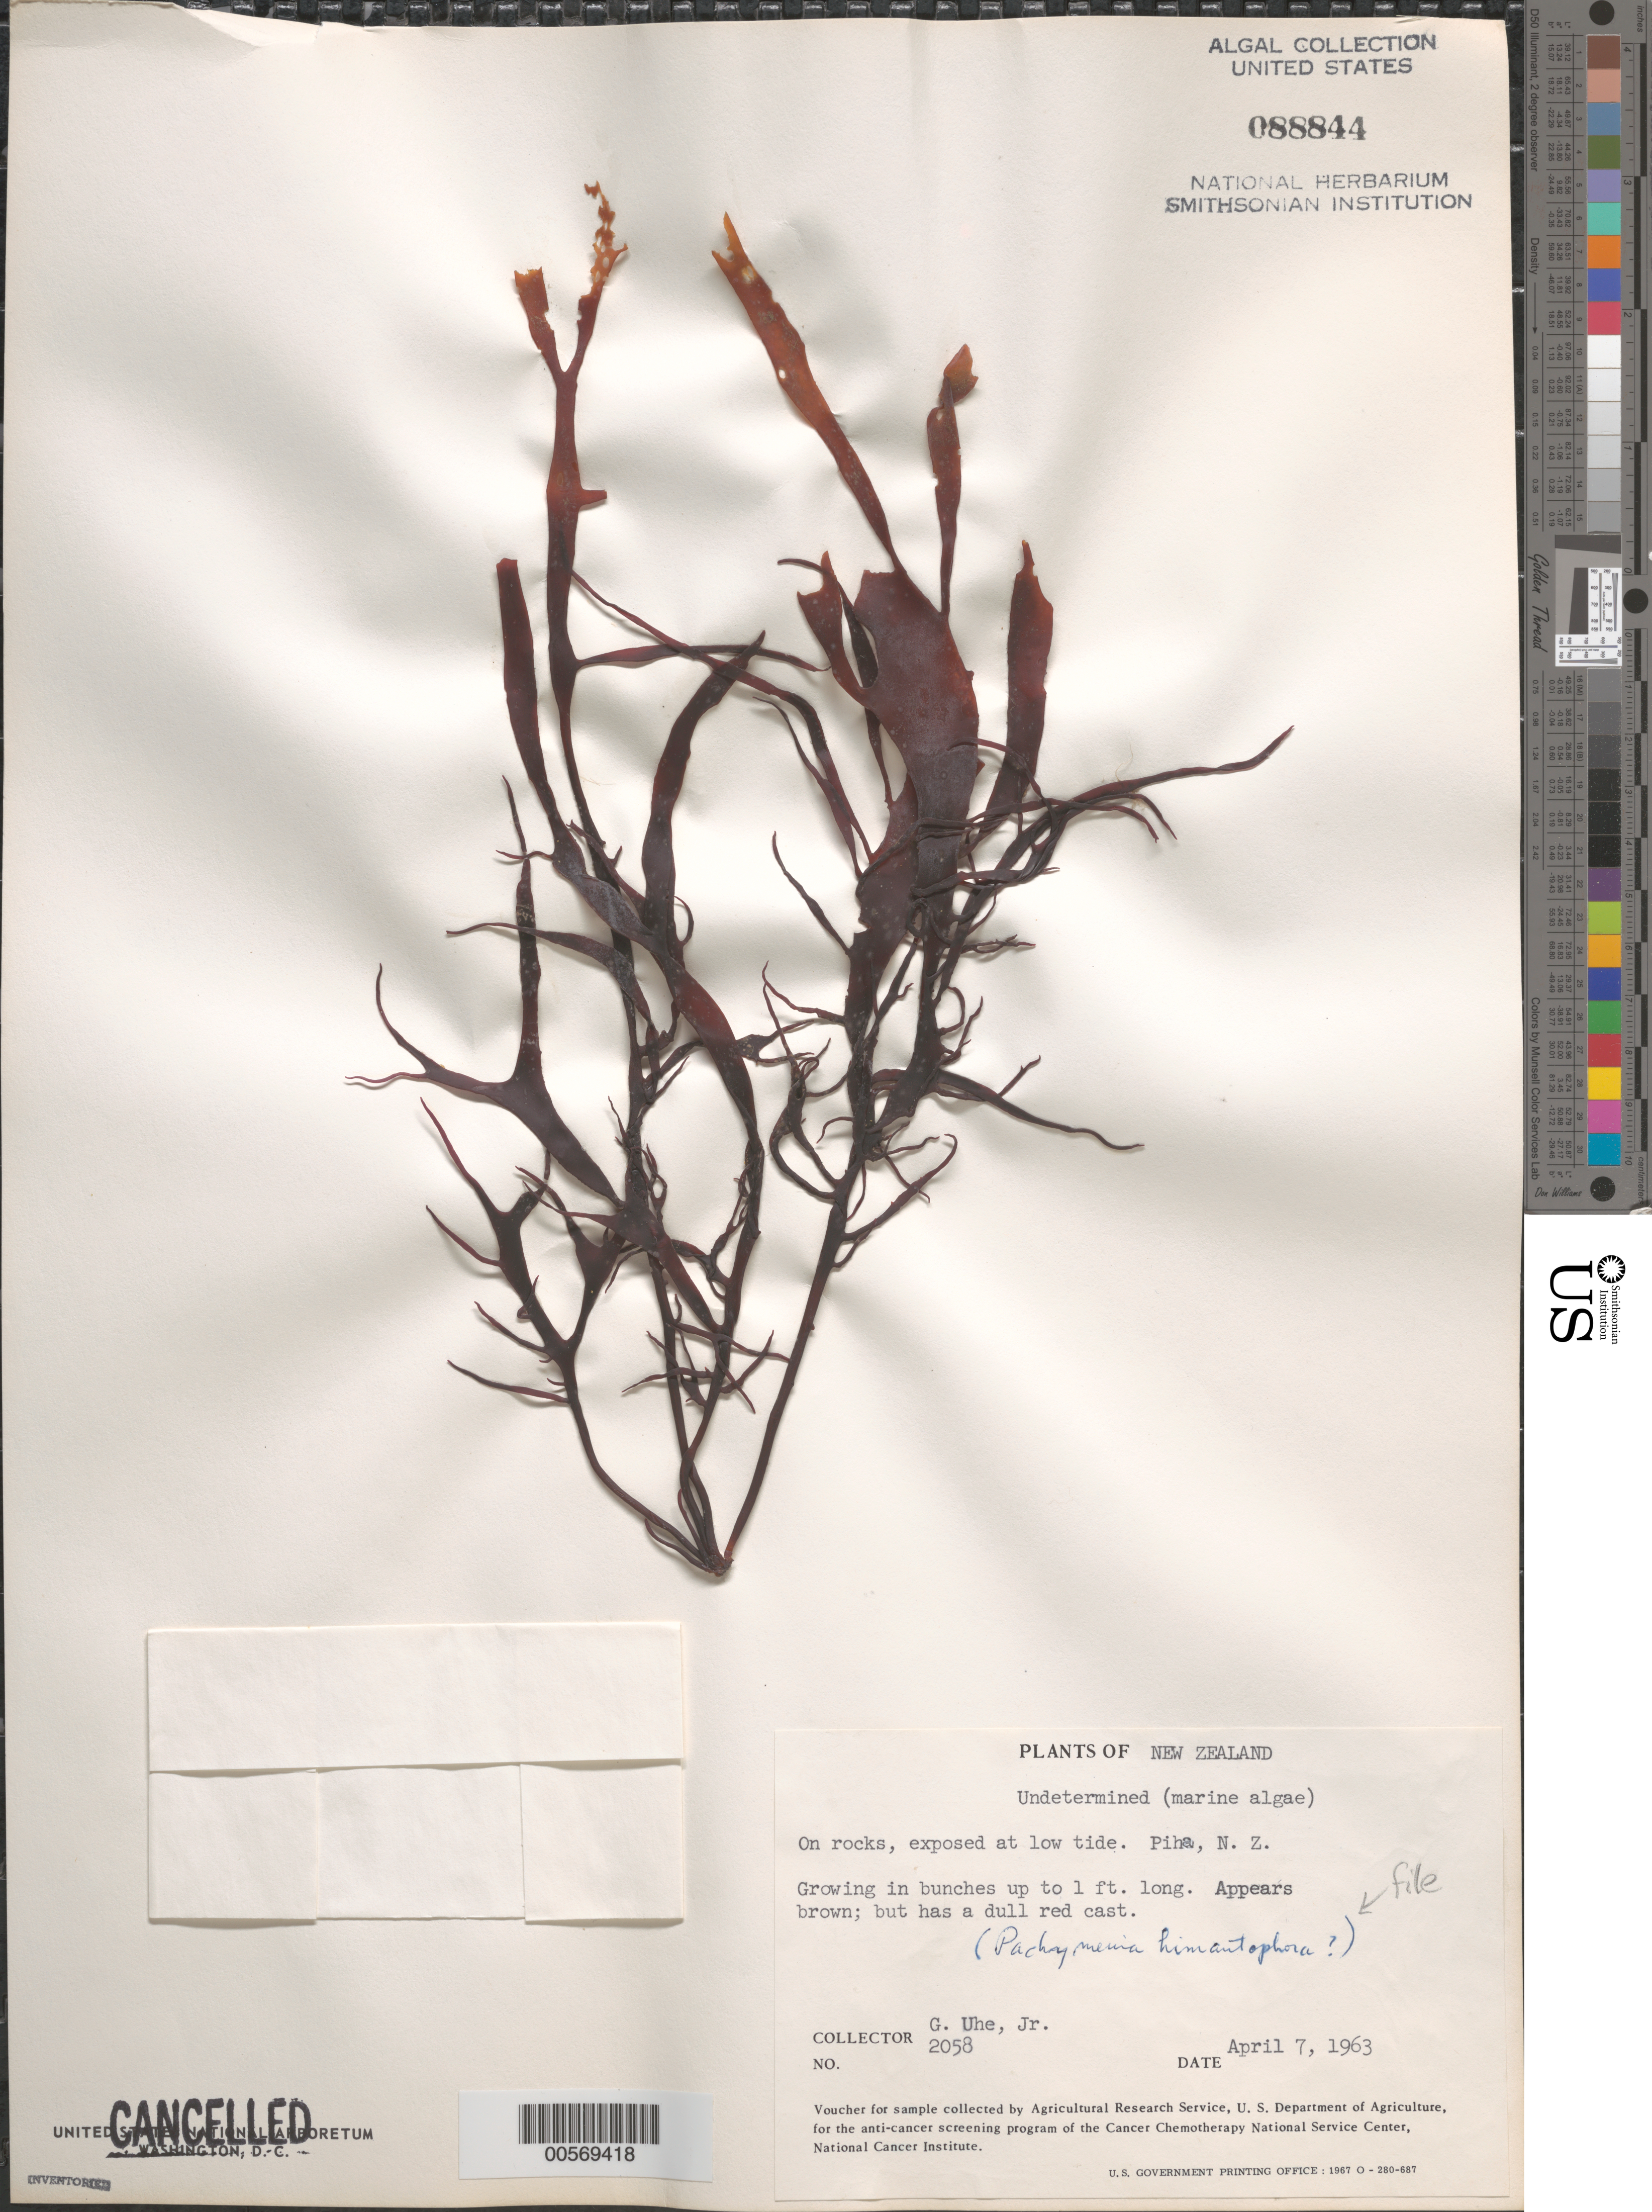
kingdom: Plantae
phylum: Rhodophyta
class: Florideophyceae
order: Halymeniales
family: Halymeniaceae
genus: Pachymenia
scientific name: Pachymenia lusoria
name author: (Greville) J. Agardh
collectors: G. Uhe Jr.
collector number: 2058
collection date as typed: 07 Apr 1963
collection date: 1963-04-07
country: New Zealand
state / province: Auckland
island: North Island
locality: Piha, Auckland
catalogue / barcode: US 88844